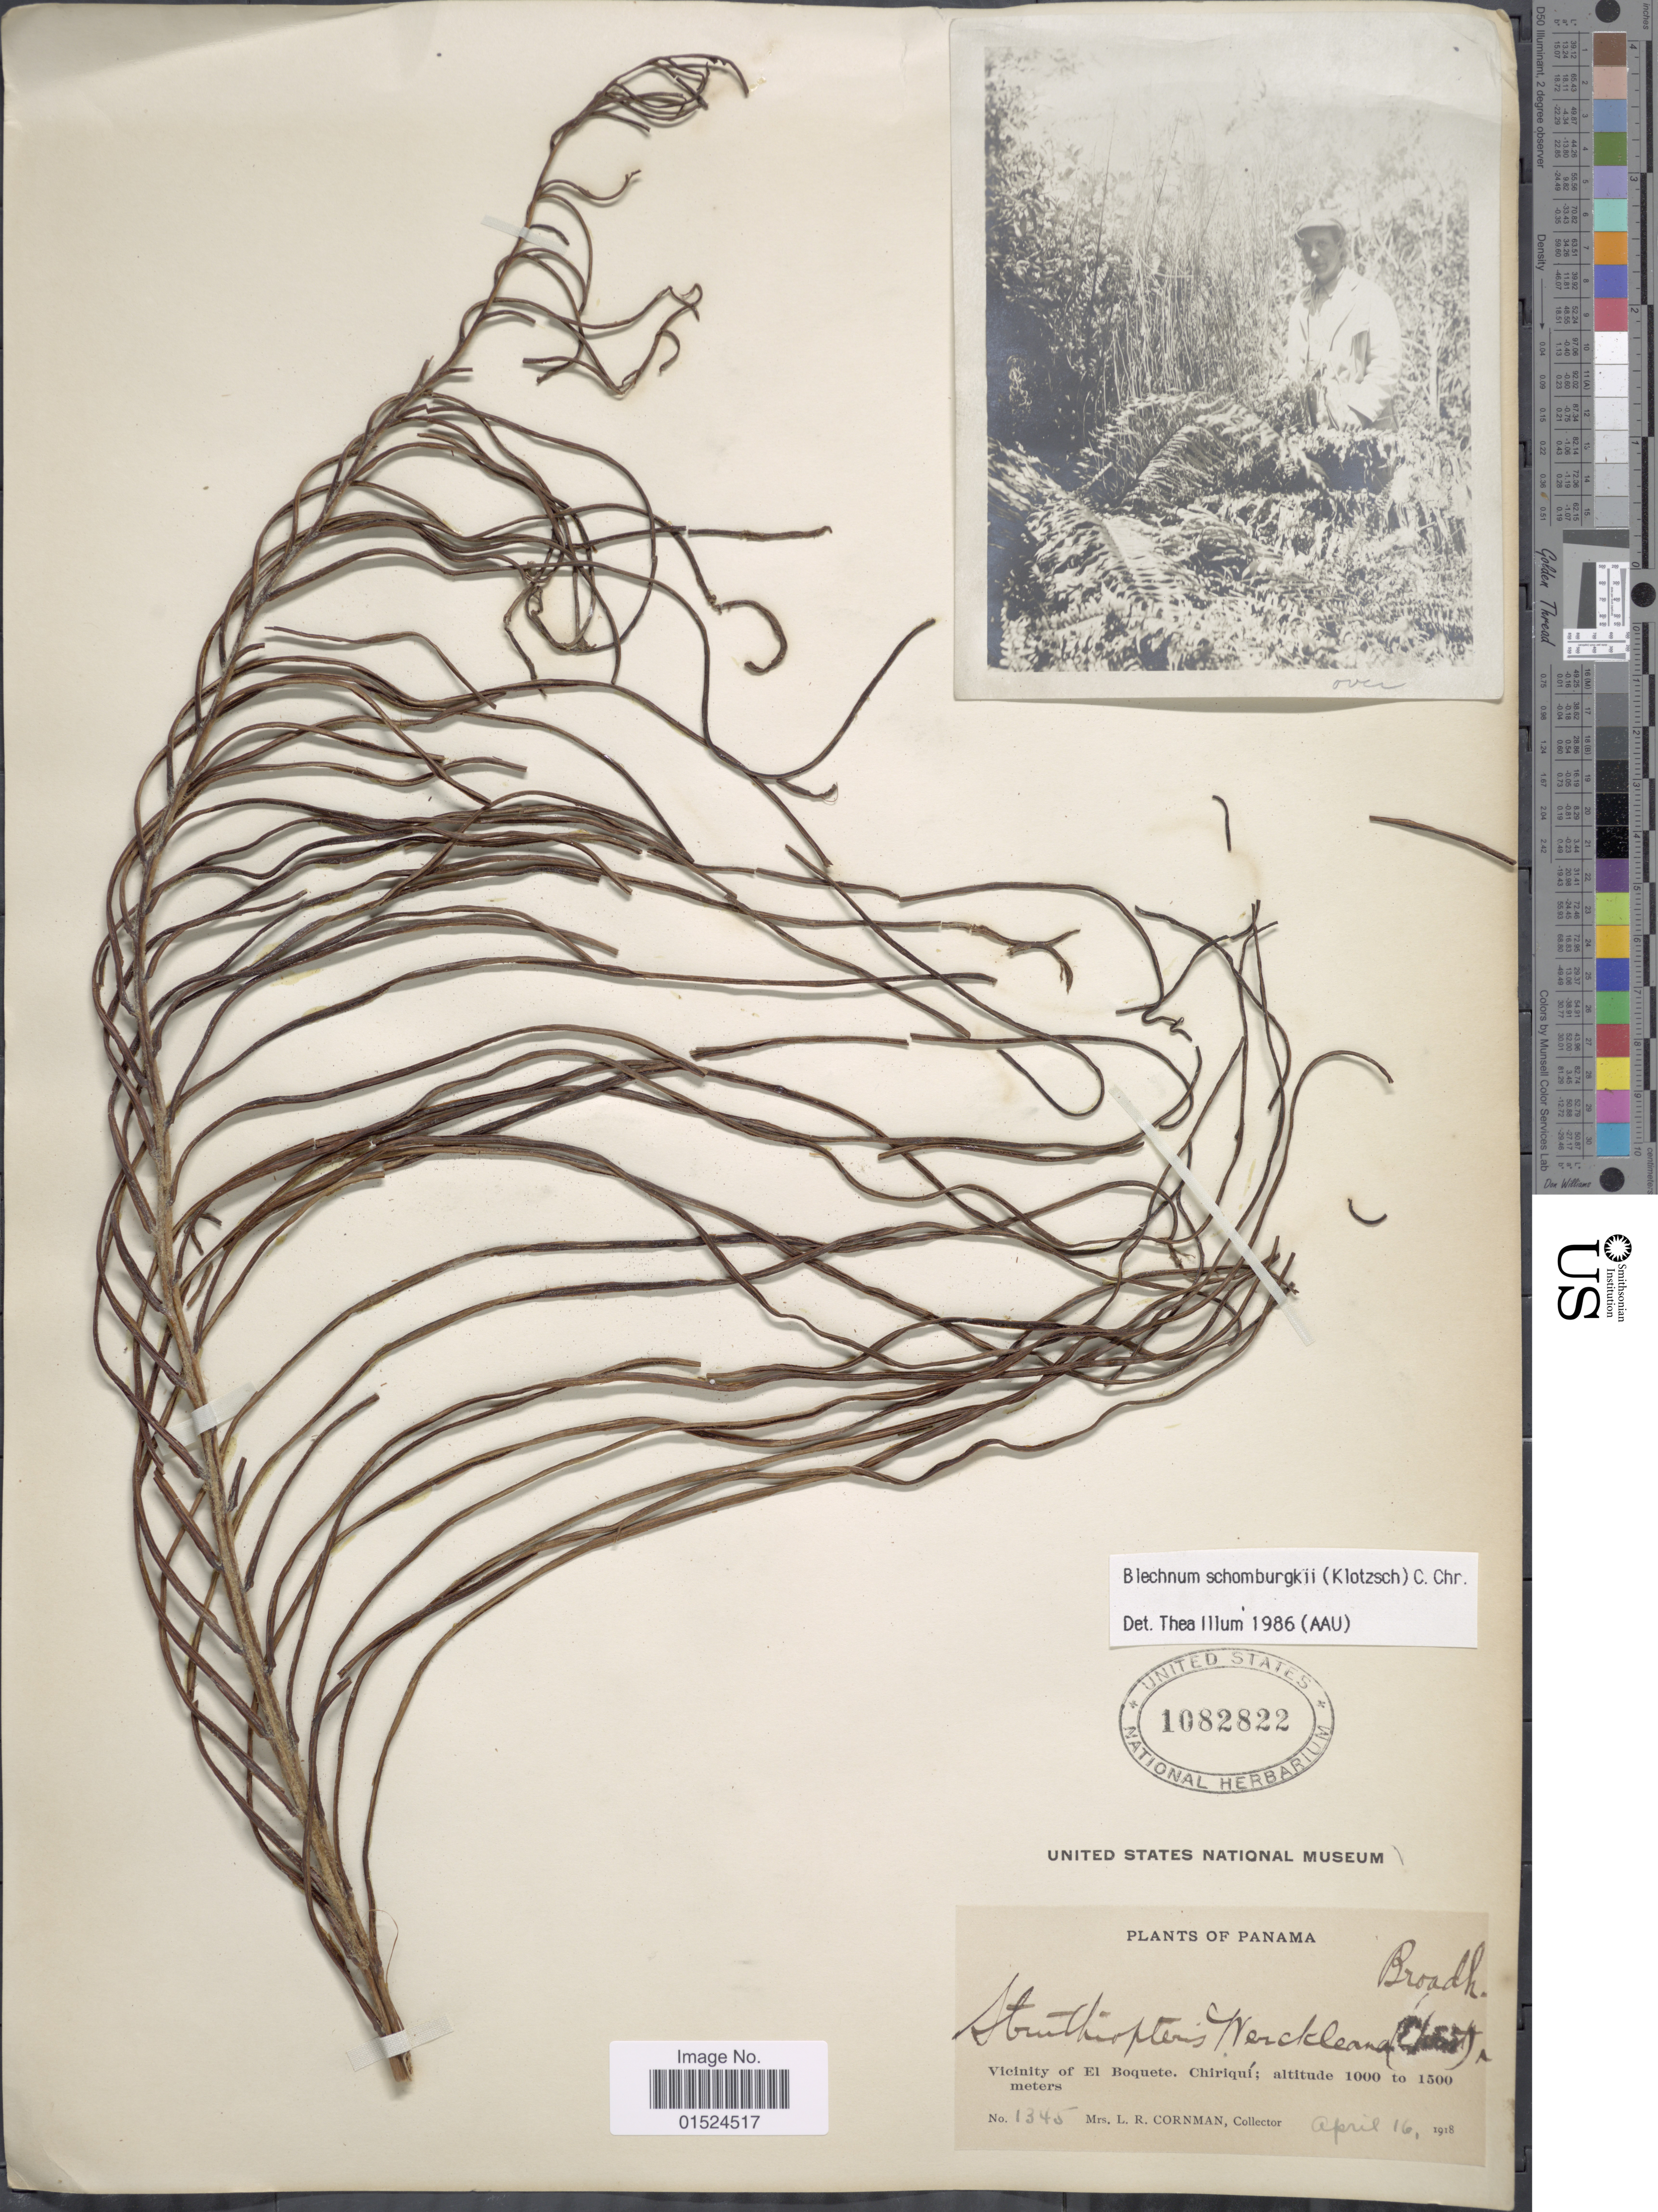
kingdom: Plantae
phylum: Tracheophyta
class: Polypodiopsida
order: Polypodiales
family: Blechnaceae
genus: Blechnum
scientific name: Blechnum schomburgkii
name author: (Klotzsch) C. Chr.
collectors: L. Cornman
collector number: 1345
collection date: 1918-04-16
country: Panama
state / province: Chiriqui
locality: Vicinity of El Boquete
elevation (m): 1000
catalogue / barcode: US 1082822